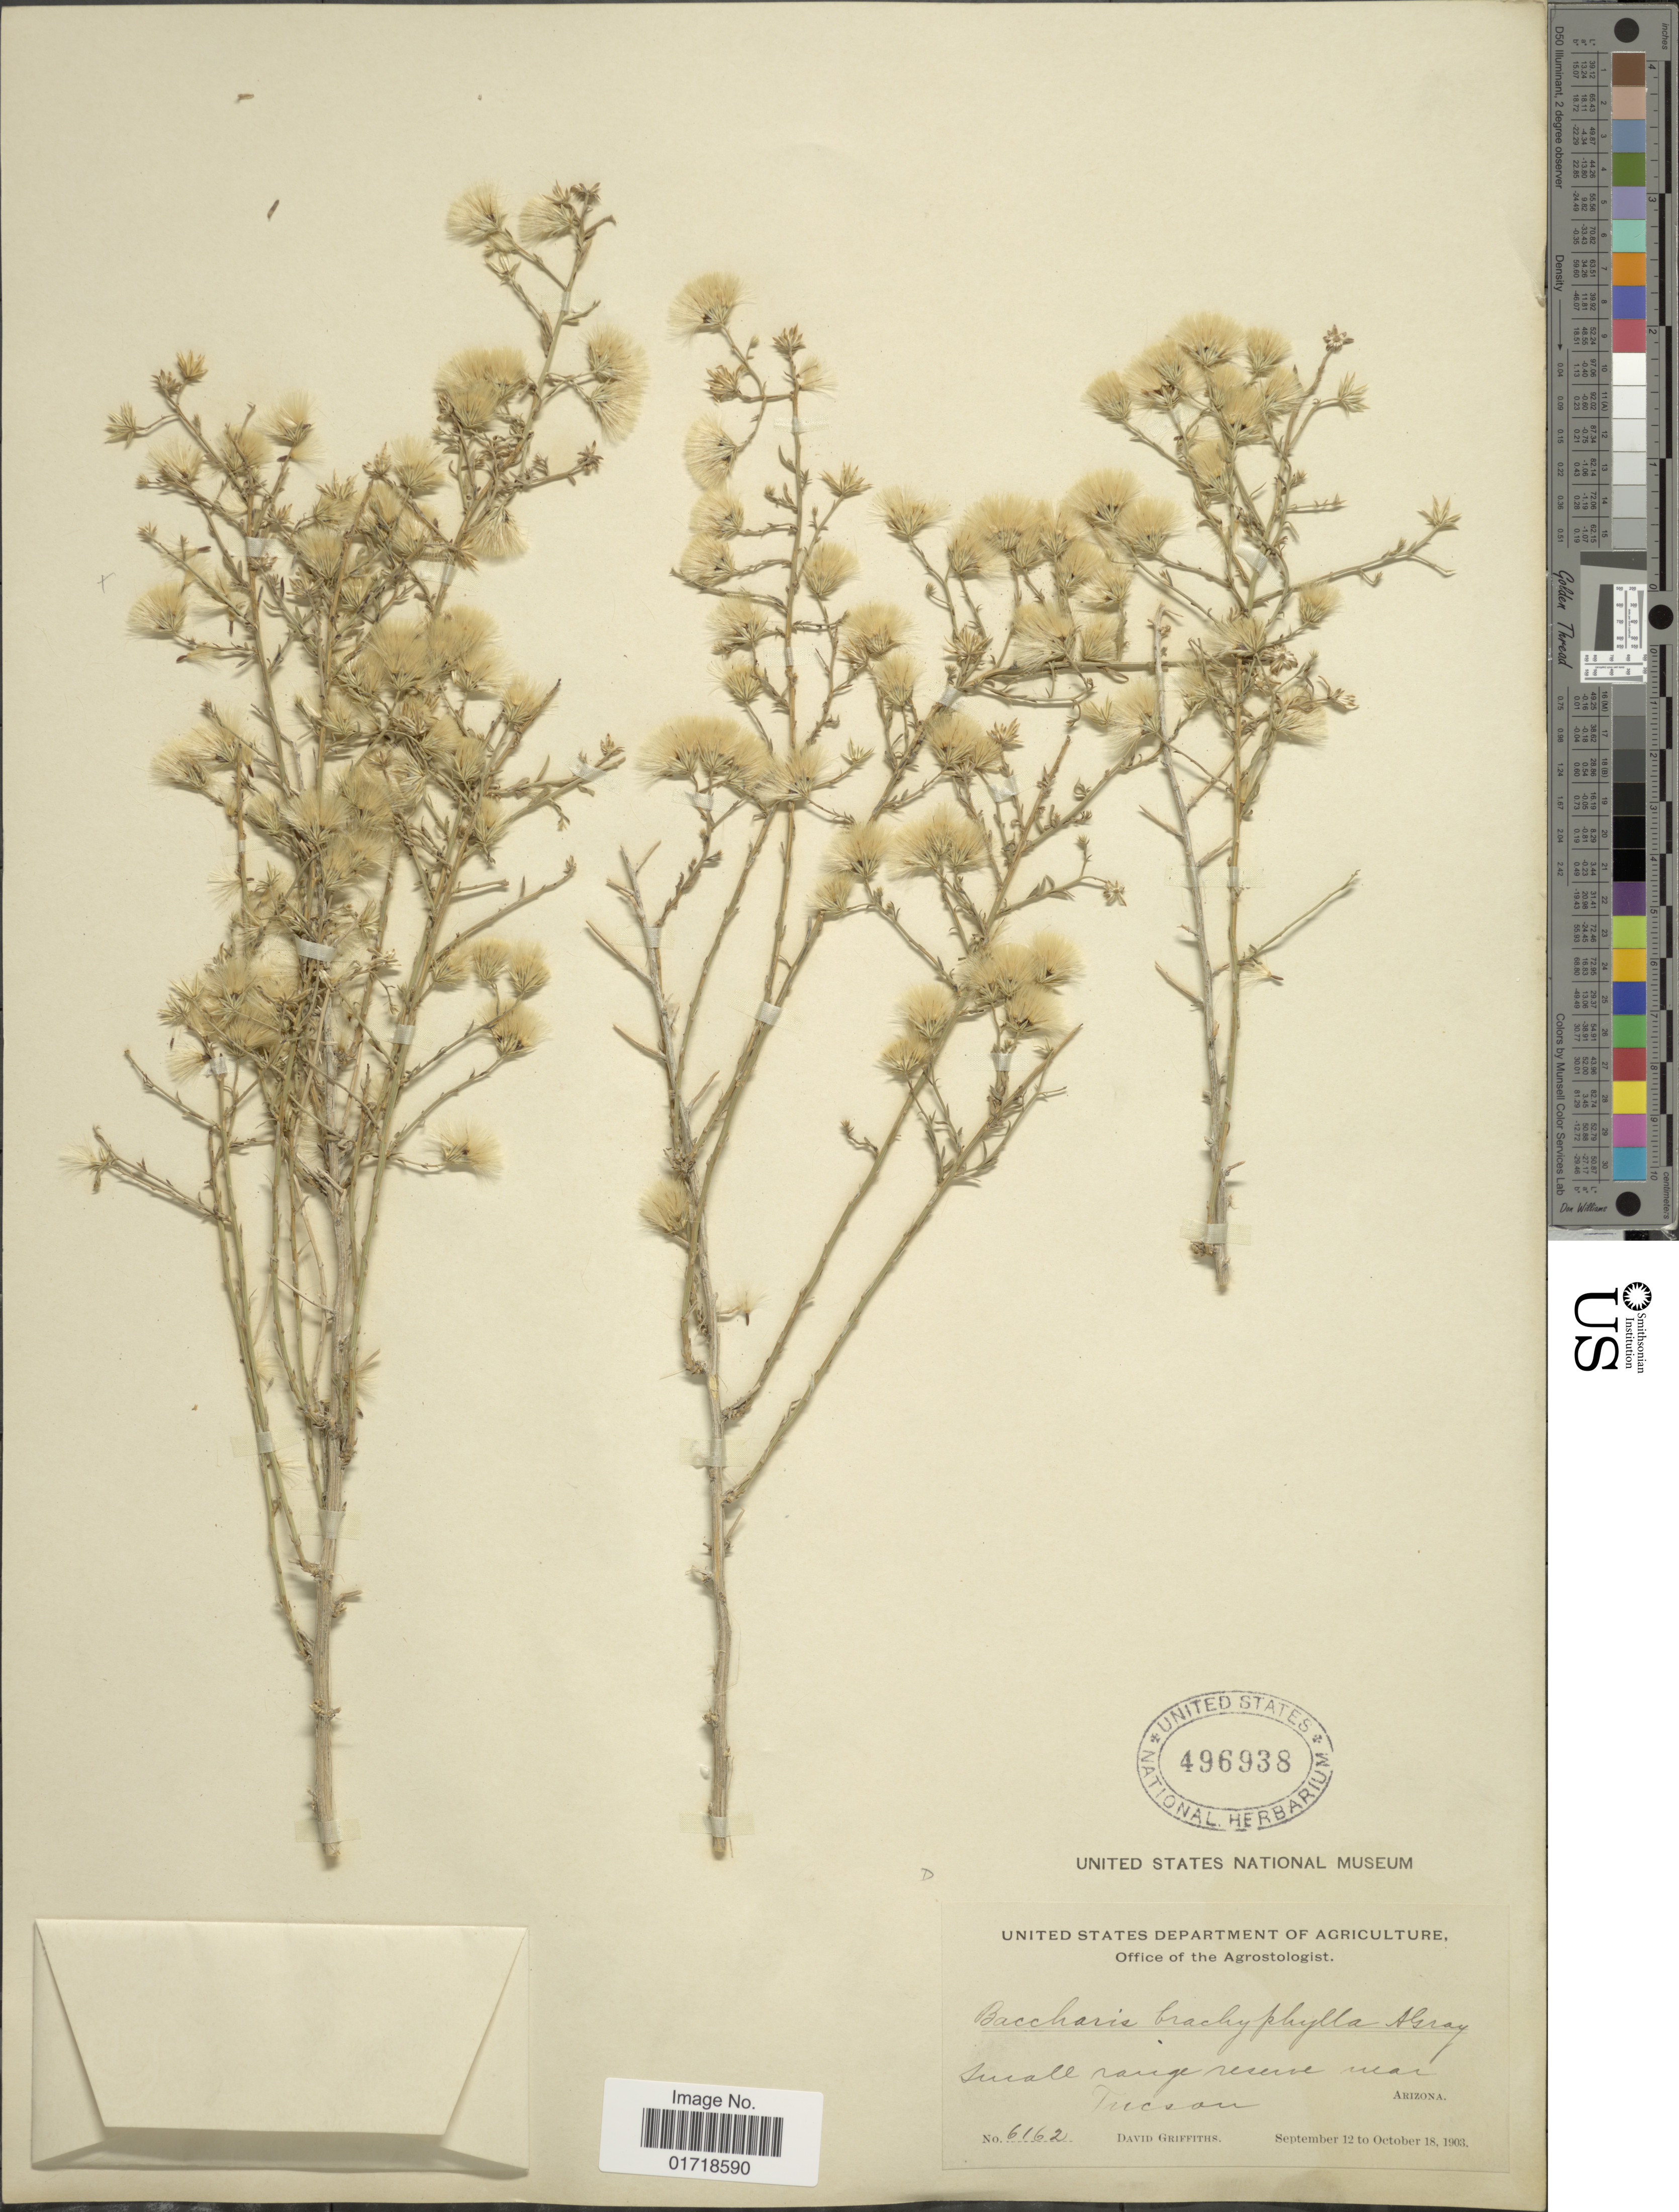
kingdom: Plantae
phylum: Tracheophyta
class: Magnoliopsida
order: Asterales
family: Asteraceae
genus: Baccharis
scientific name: Baccharis brachyphylla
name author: A. Gray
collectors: D. Griffiths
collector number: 6162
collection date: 1903-09-12/1903-10-18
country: United States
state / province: Arizona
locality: Small range reserve near Tuscan.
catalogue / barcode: US 496938